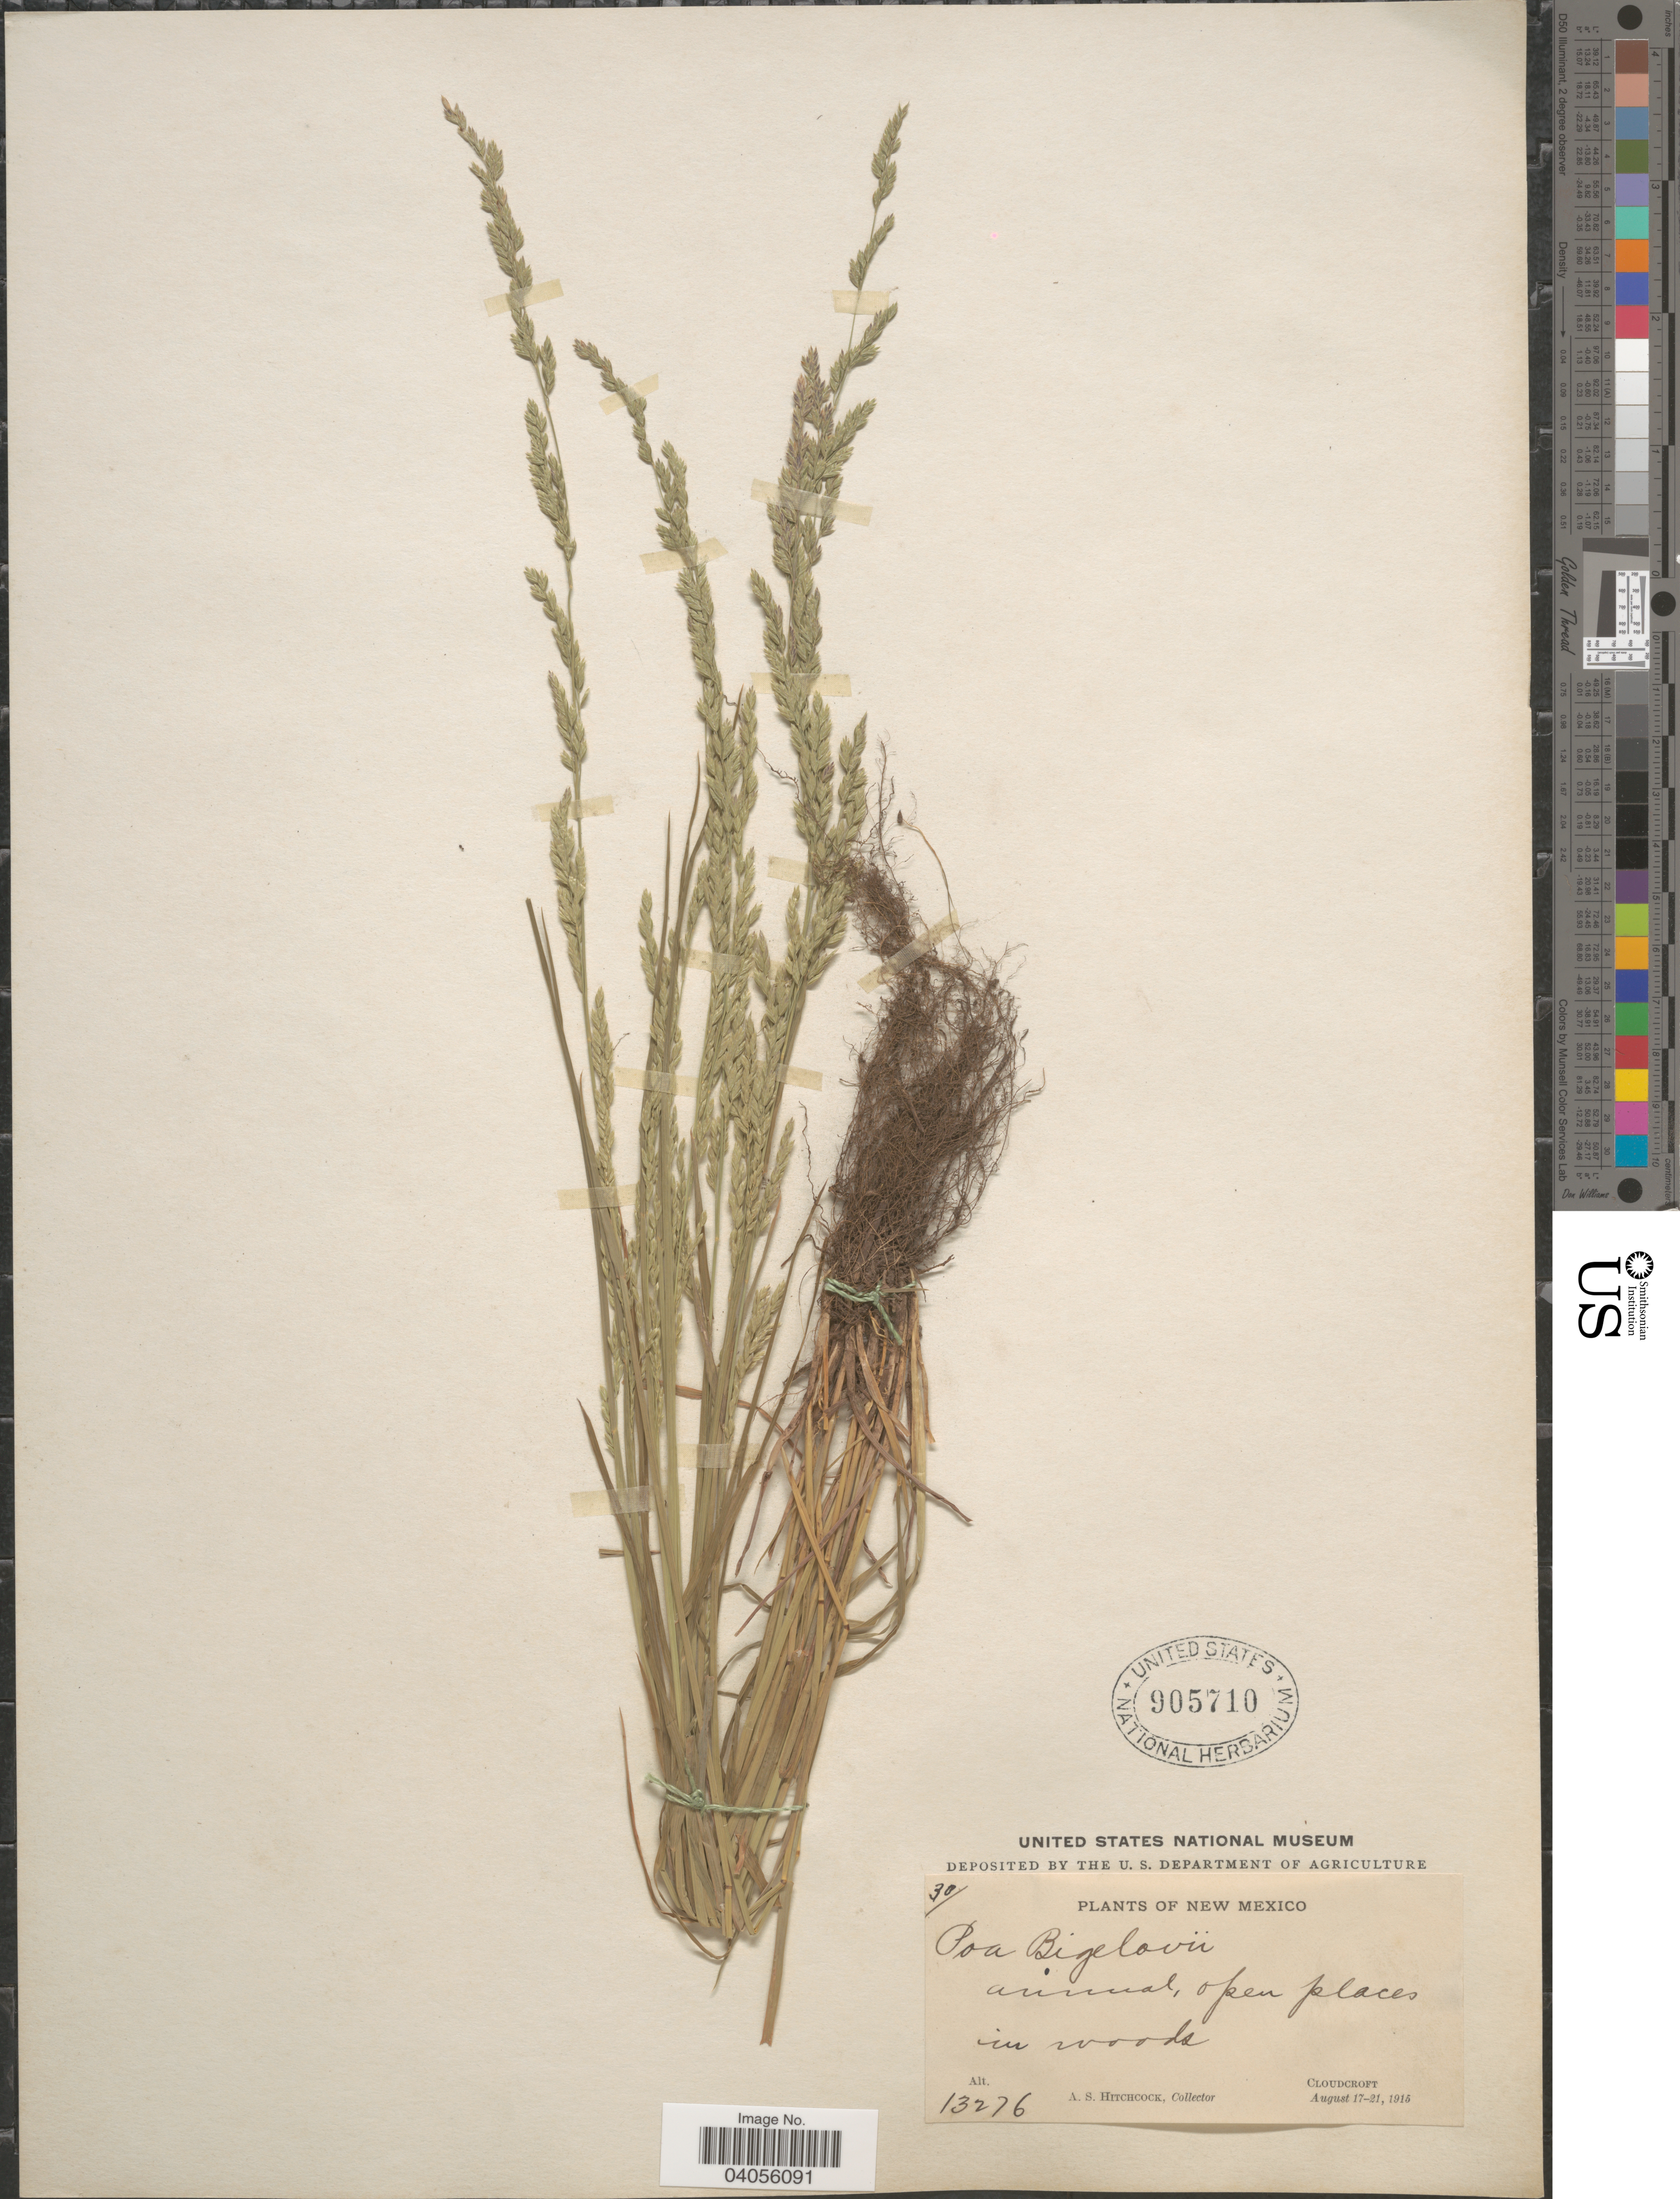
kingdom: Plantae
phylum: Tracheophyta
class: Liliopsida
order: Poales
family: Poaceae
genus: Poa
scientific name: Poa bigelovii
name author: Vasey & Scribn.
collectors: A. S. Hitchcock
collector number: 13276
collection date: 1915-08-17/1915-08-21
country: United States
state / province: New Mexico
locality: Cloudcroft.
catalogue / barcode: US 905710